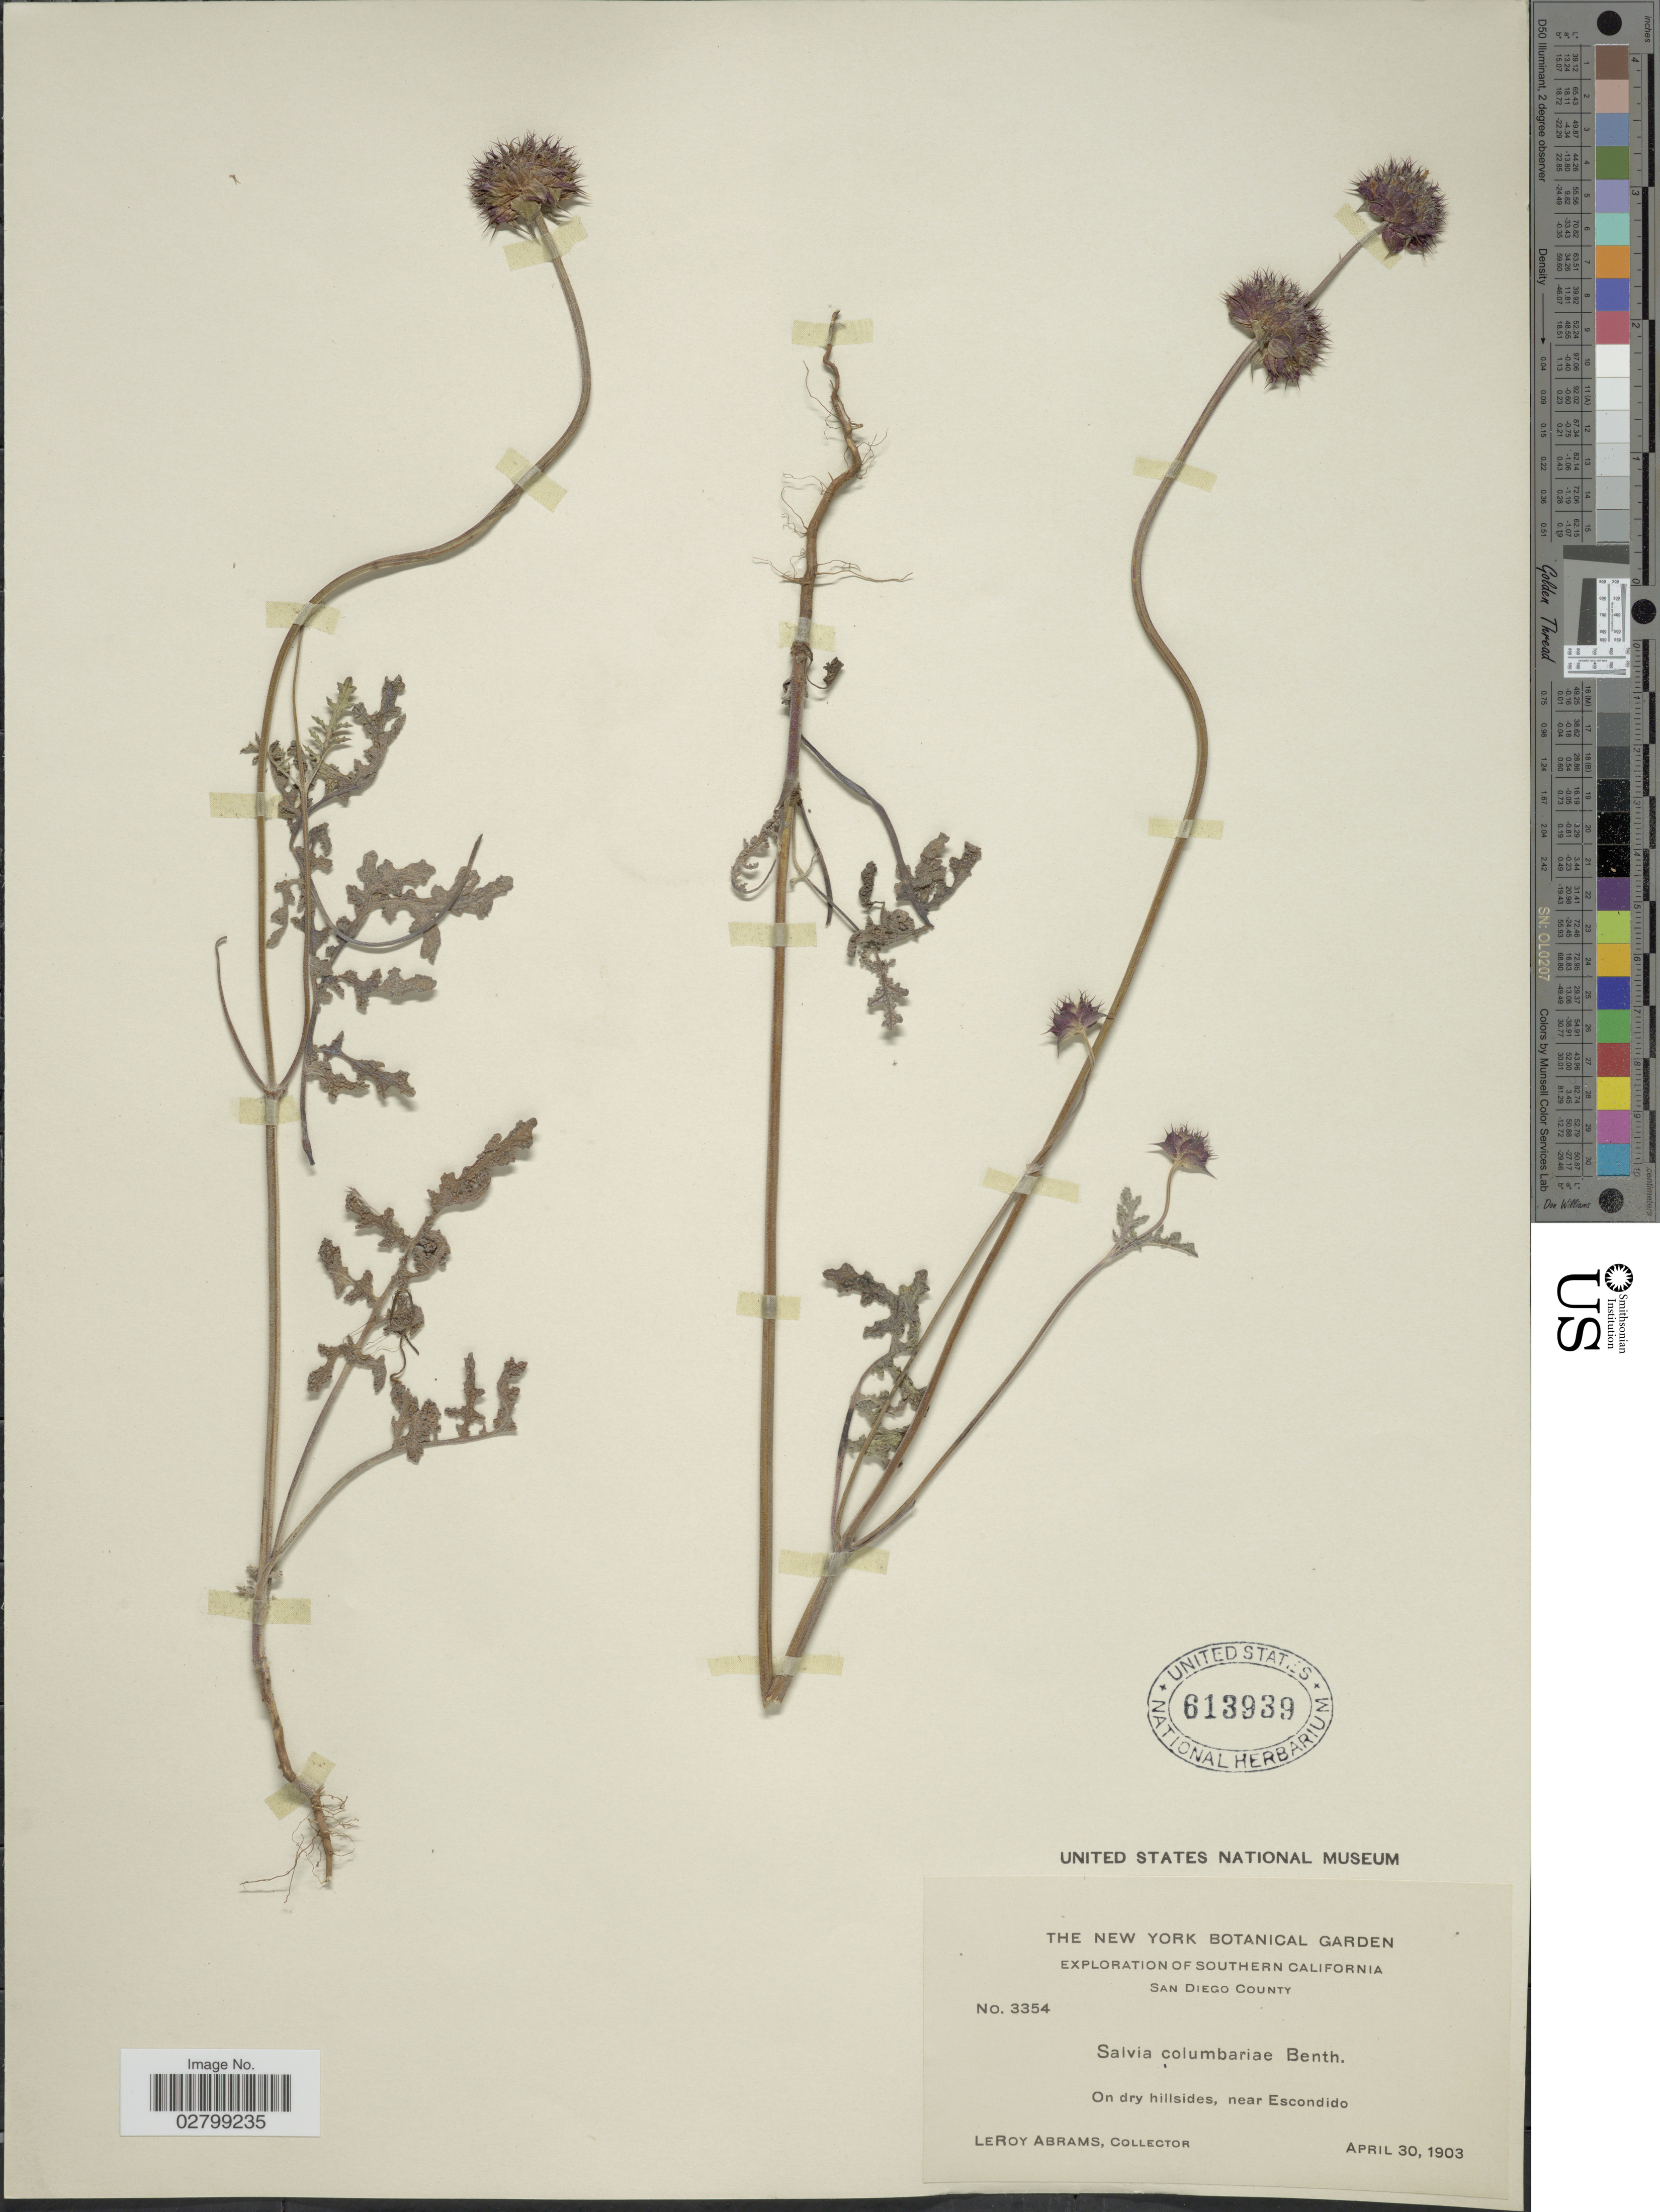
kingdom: Plantae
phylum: Tracheophyta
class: Magnoliopsida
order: Lamiales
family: Lamiaceae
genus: Salvia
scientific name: Salvia columbariae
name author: Benth.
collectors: L. Abrams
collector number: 3354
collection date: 1903-04-30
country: United States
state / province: California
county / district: San Diego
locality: Southern California. San Diego County. On dry hillsides, near Escondido.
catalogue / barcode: US 613939